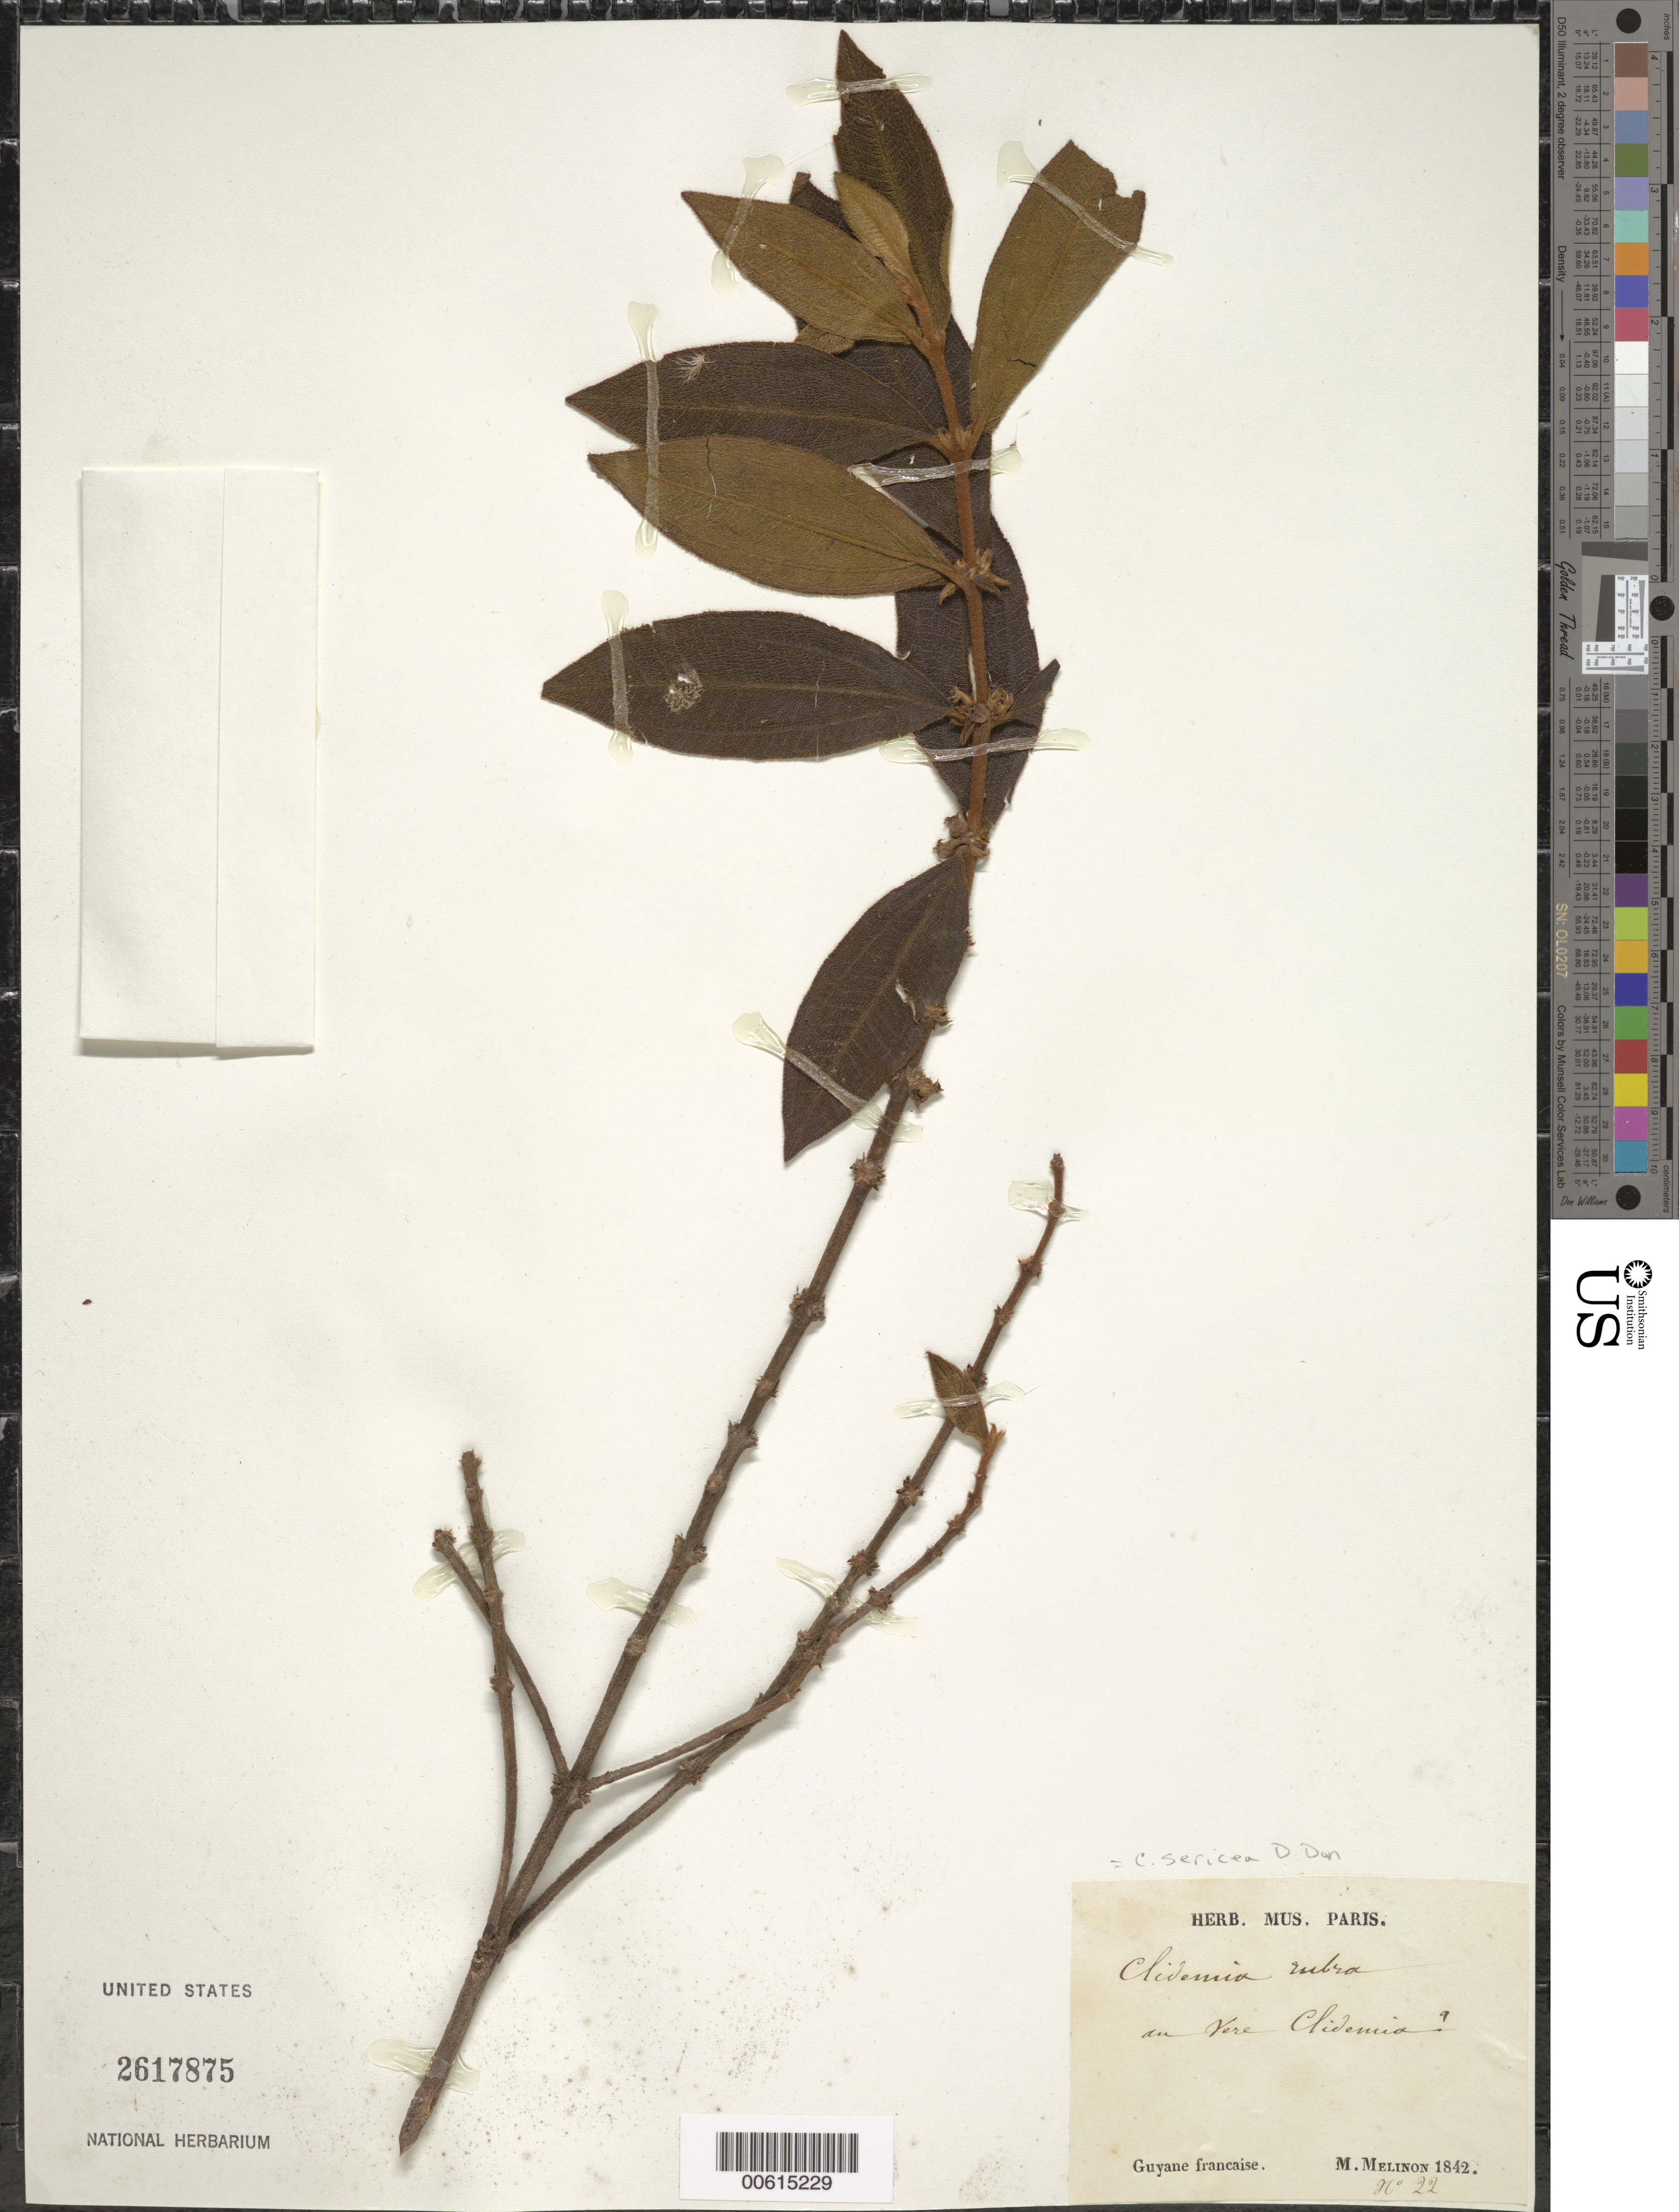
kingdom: Plantae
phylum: Tracheophyta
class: Magnoliopsida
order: Myrtales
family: Melastomataceae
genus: Clidemia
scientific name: Clidemia sericea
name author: D. Don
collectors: E. Mélinon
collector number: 22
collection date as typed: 1842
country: French Guiana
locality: Maroni R.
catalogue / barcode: US 2617875